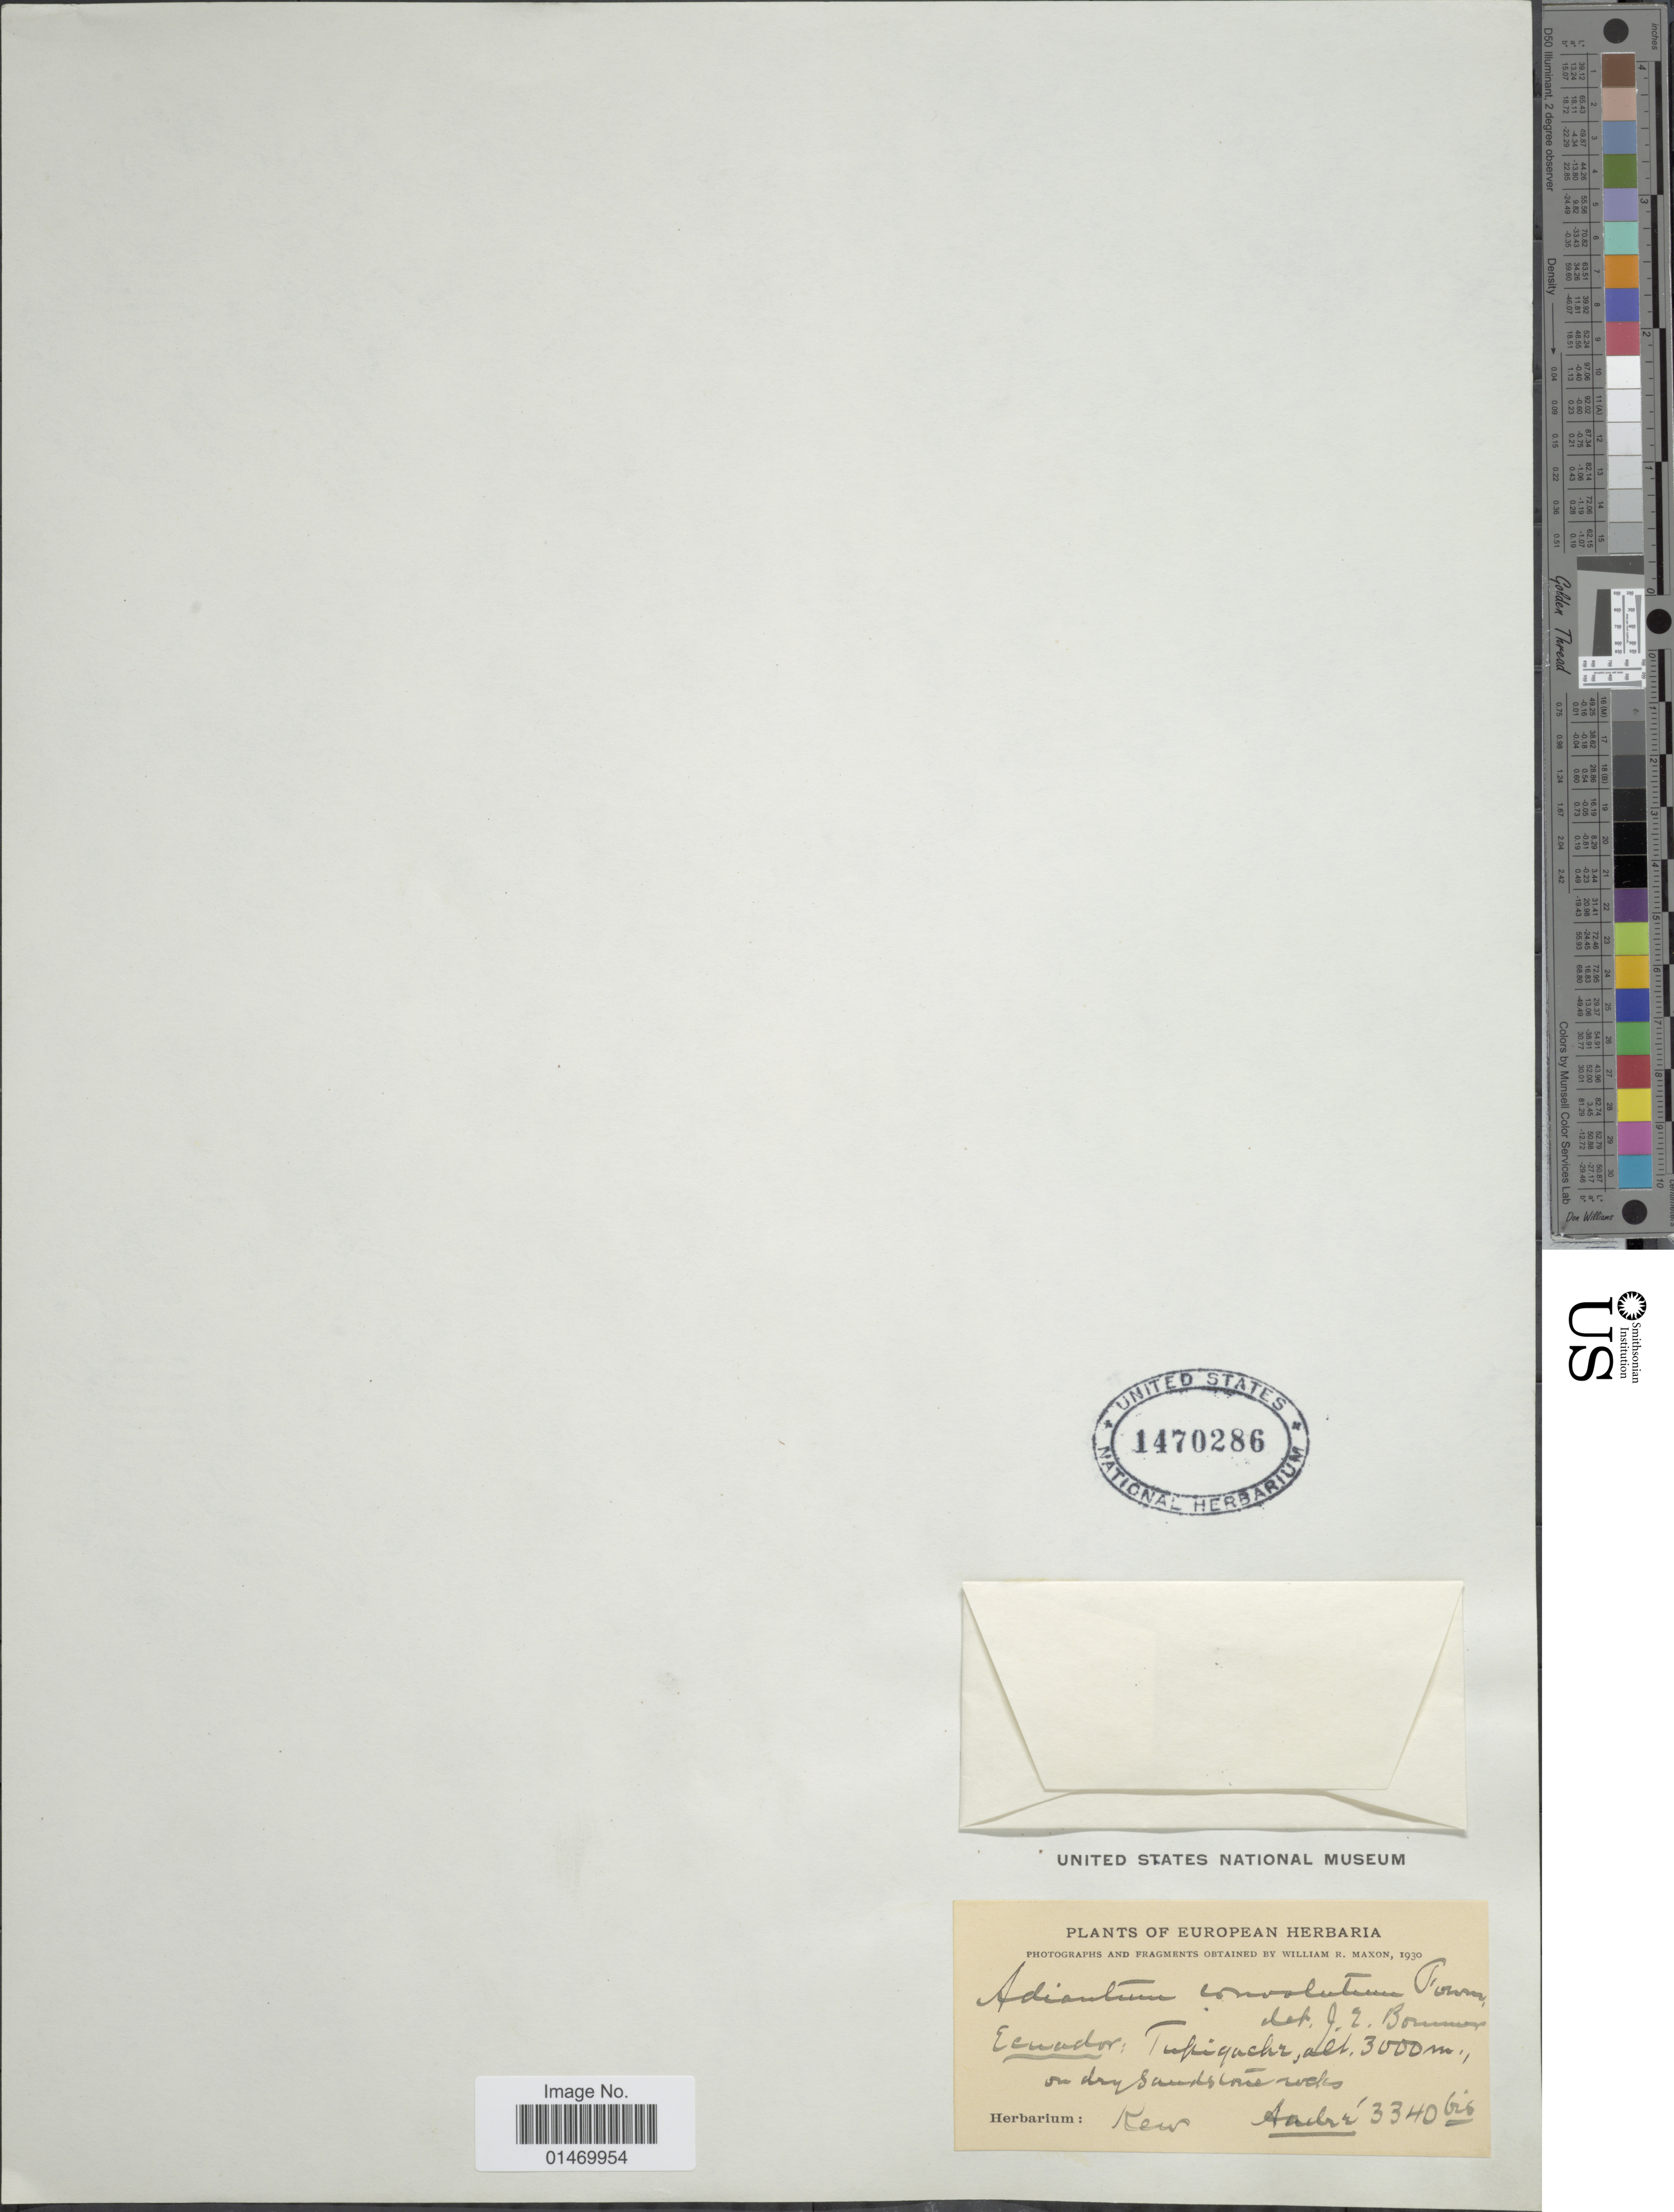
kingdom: Plantae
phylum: Tracheophyta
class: Polypodiopsida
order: Polypodiales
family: Pteridaceae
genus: Adiantum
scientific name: Adiantum braunii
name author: Mett. ex Kuhn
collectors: André, --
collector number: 3340bis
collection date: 1930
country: Ecuador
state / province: Tungurahua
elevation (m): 3000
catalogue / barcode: US 1470286